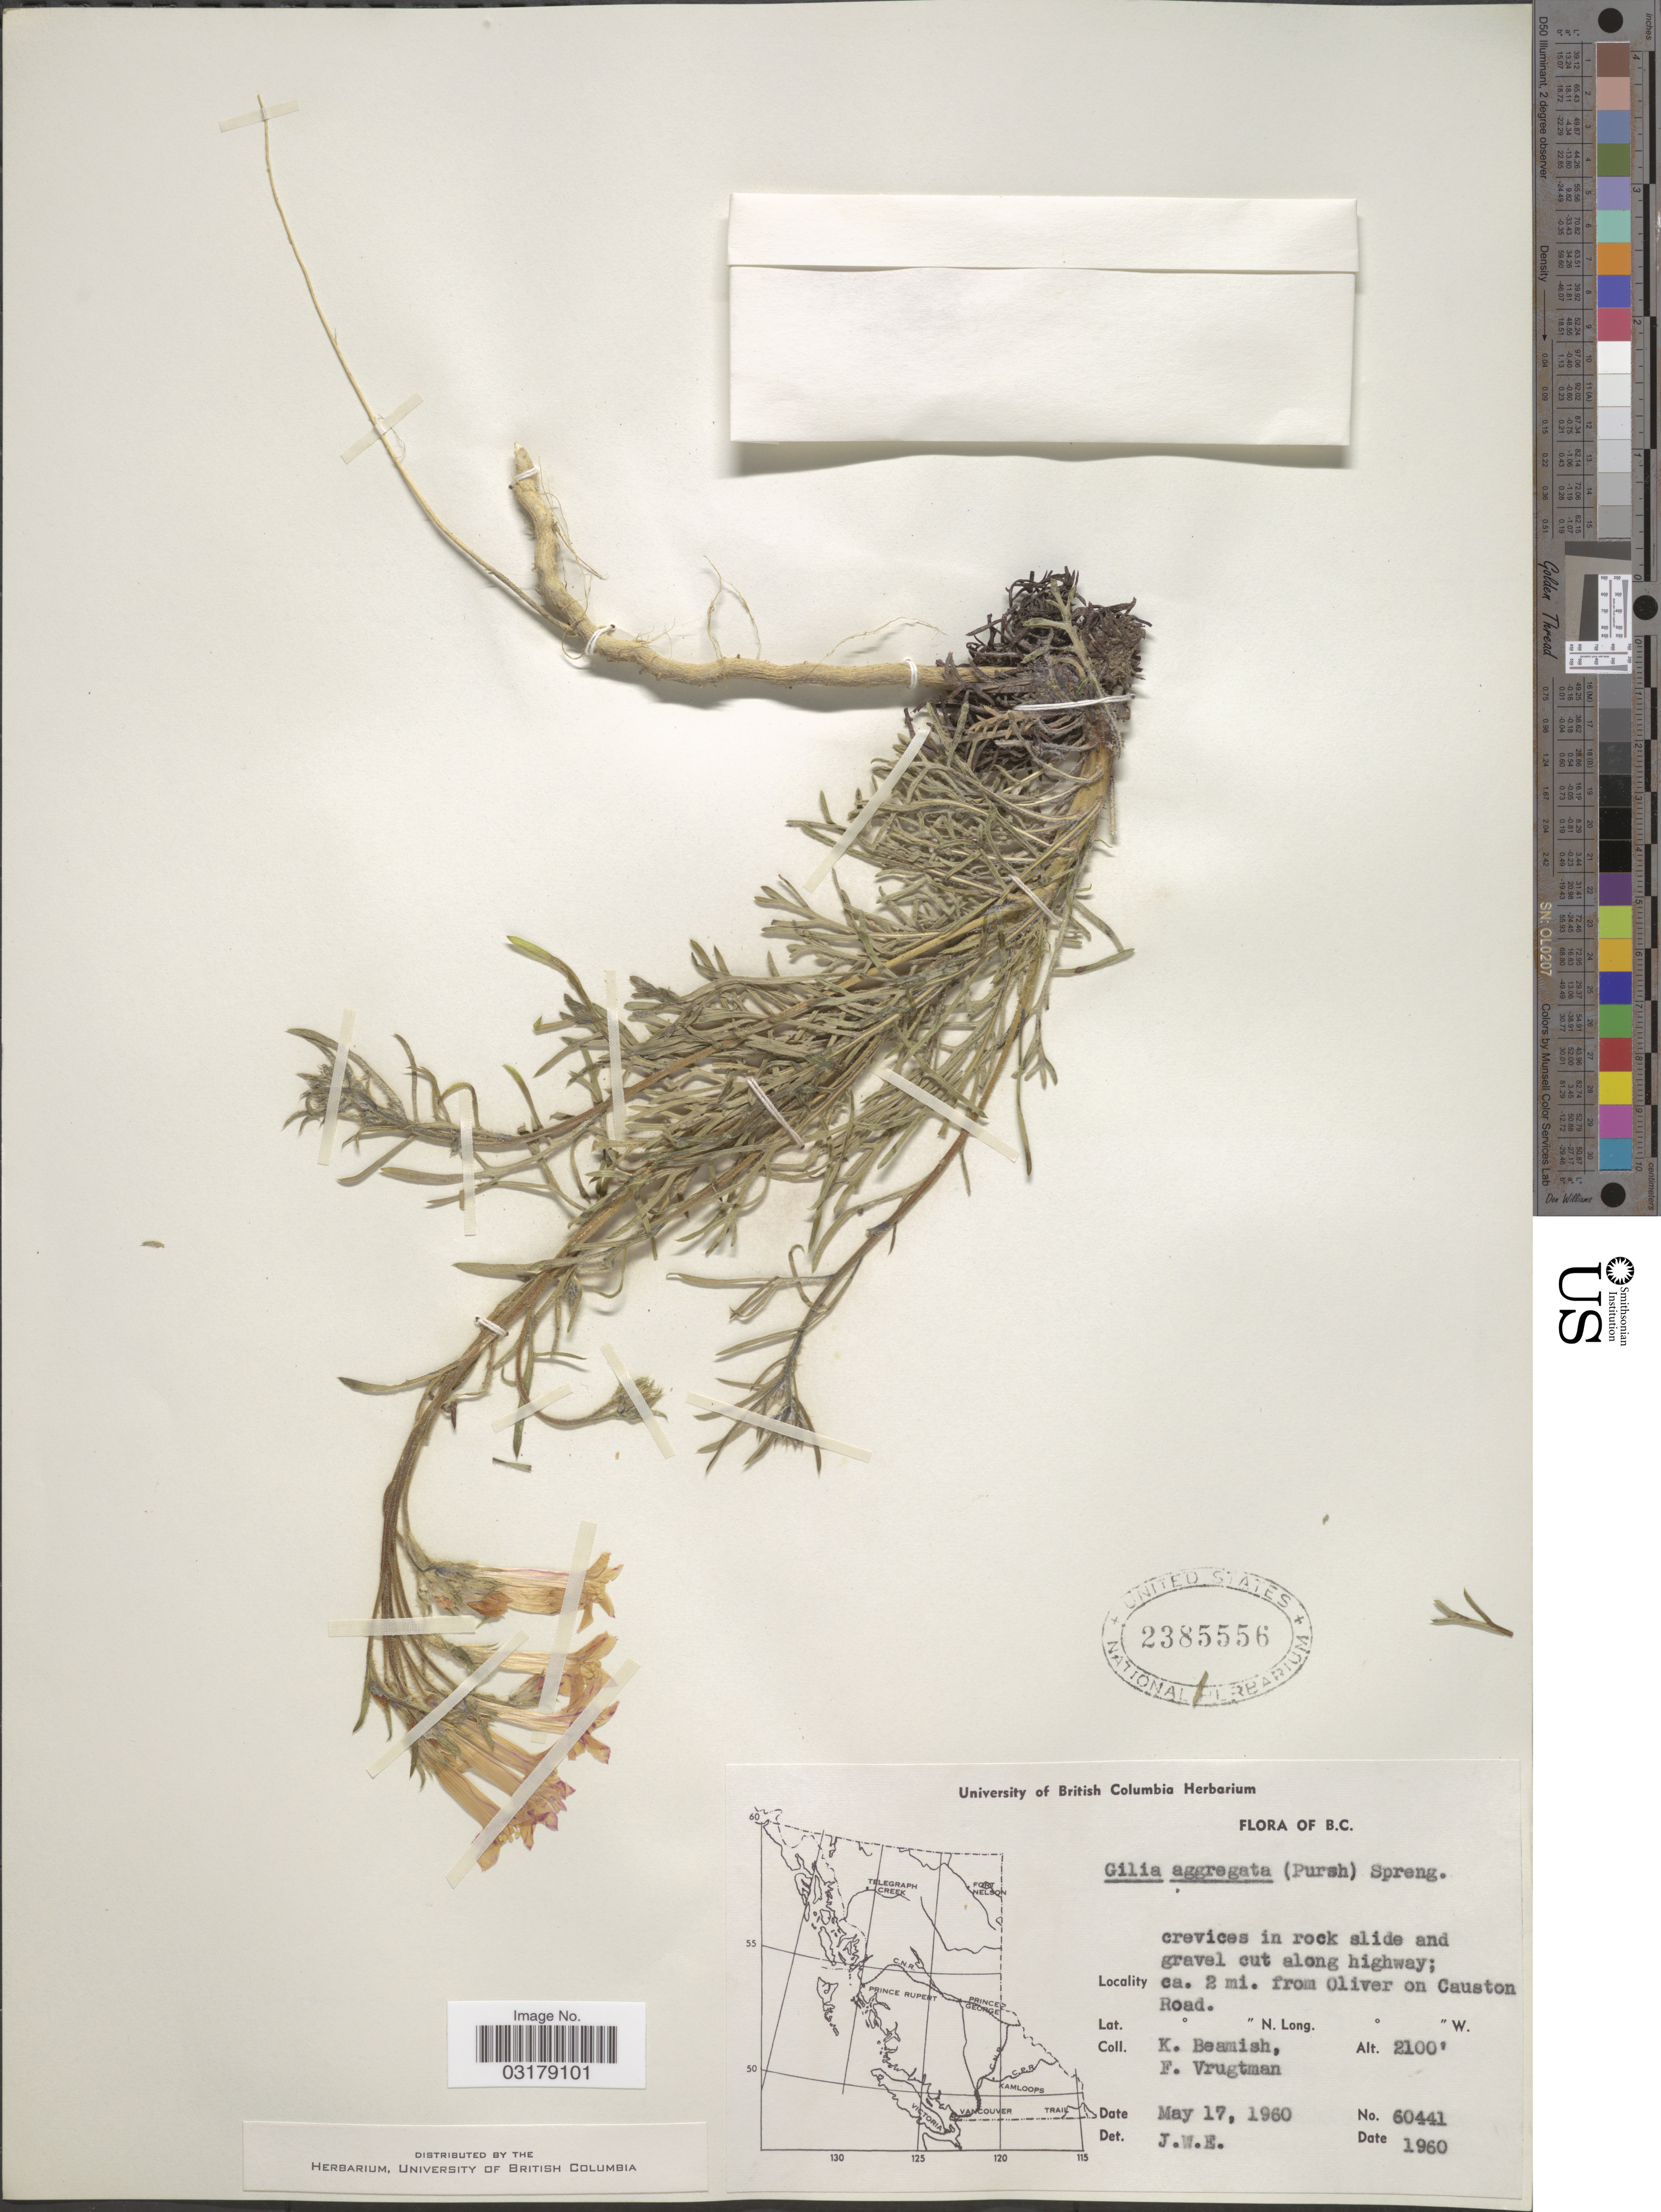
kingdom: Plantae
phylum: Tracheophyta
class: Magnoliopsida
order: Ericales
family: Polemoniaceae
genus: Ipomopsis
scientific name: Ipomopsis aggregata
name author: (Pursh) V.E. Grant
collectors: K. Beamish & F. Vrugtman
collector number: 60441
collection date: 1960-05-17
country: Canada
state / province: British Columbia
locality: Crevices in rock slide and gravel cut along highway; ca. 2 mi. from Oliver on Causton Road.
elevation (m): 640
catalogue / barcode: US 2385556